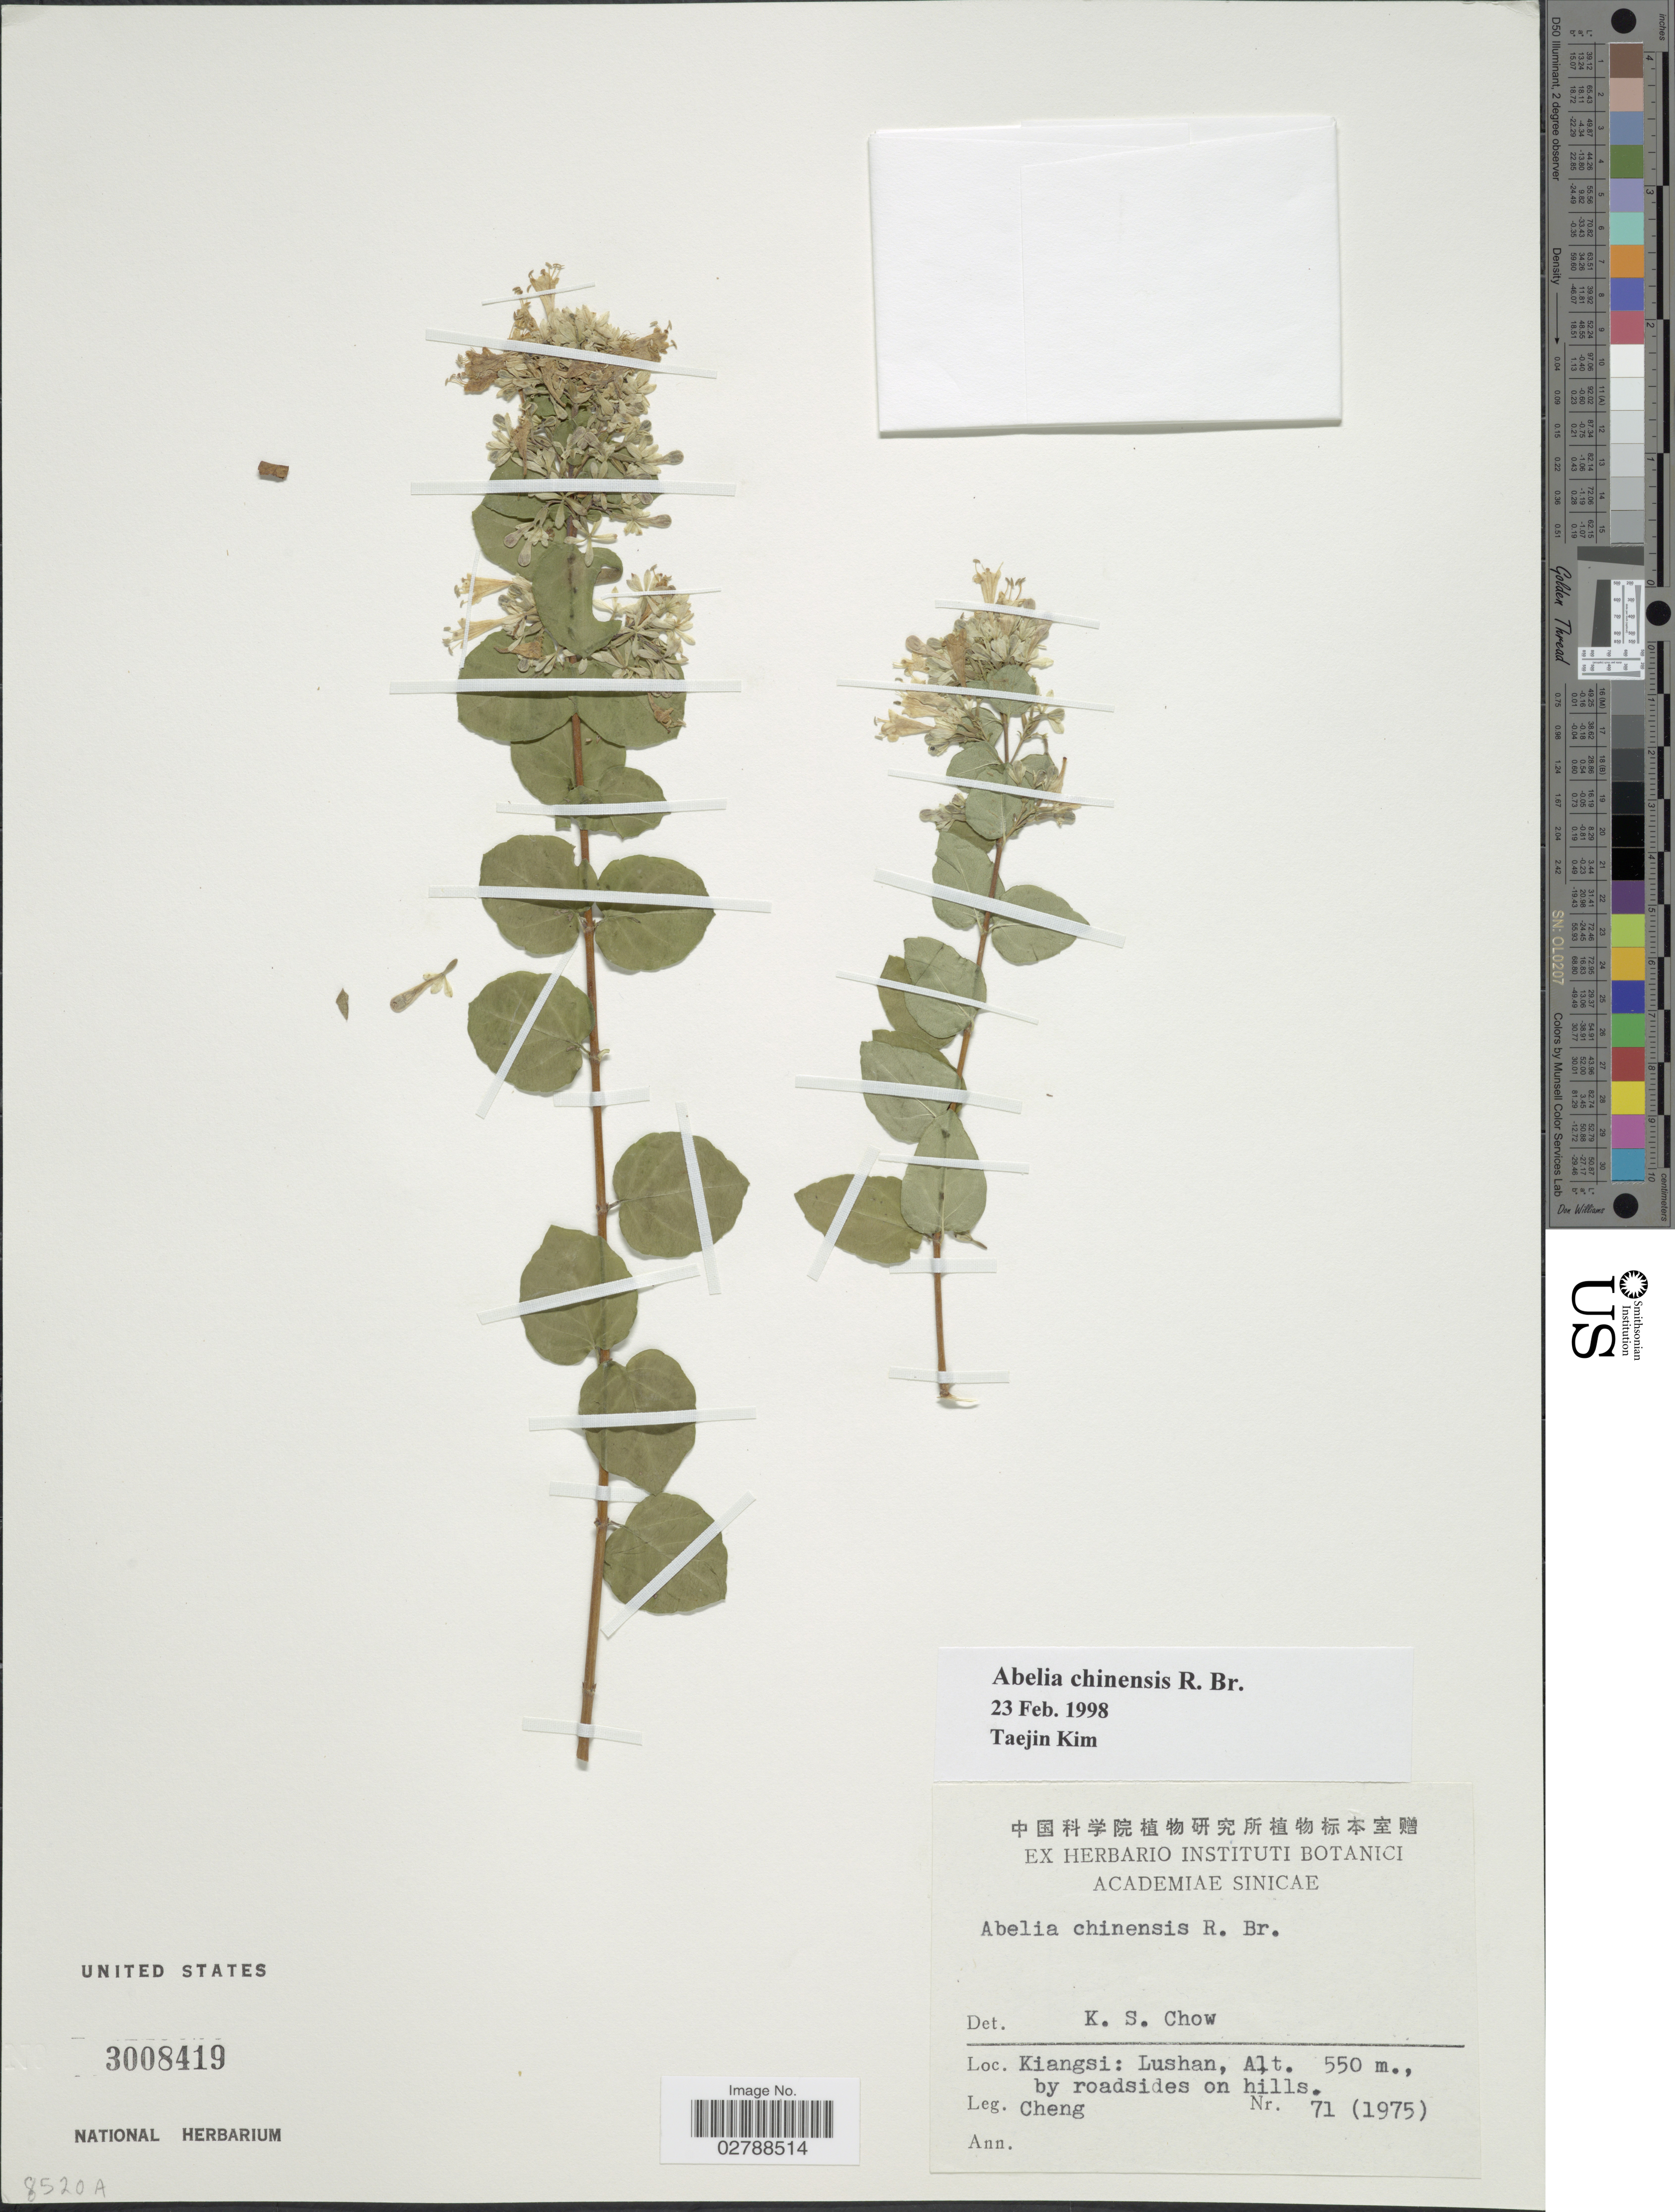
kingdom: Plantae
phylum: Tracheophyta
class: Magnoliopsida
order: Dipsacales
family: Caprifoliaceae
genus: Abelia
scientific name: Abelia chinensis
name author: R. Br.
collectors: -. Cheng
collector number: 71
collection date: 1975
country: China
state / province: Jiangxi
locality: Kiangsi: Lushan, by roadsides on hills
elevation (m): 550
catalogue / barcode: US 3008419